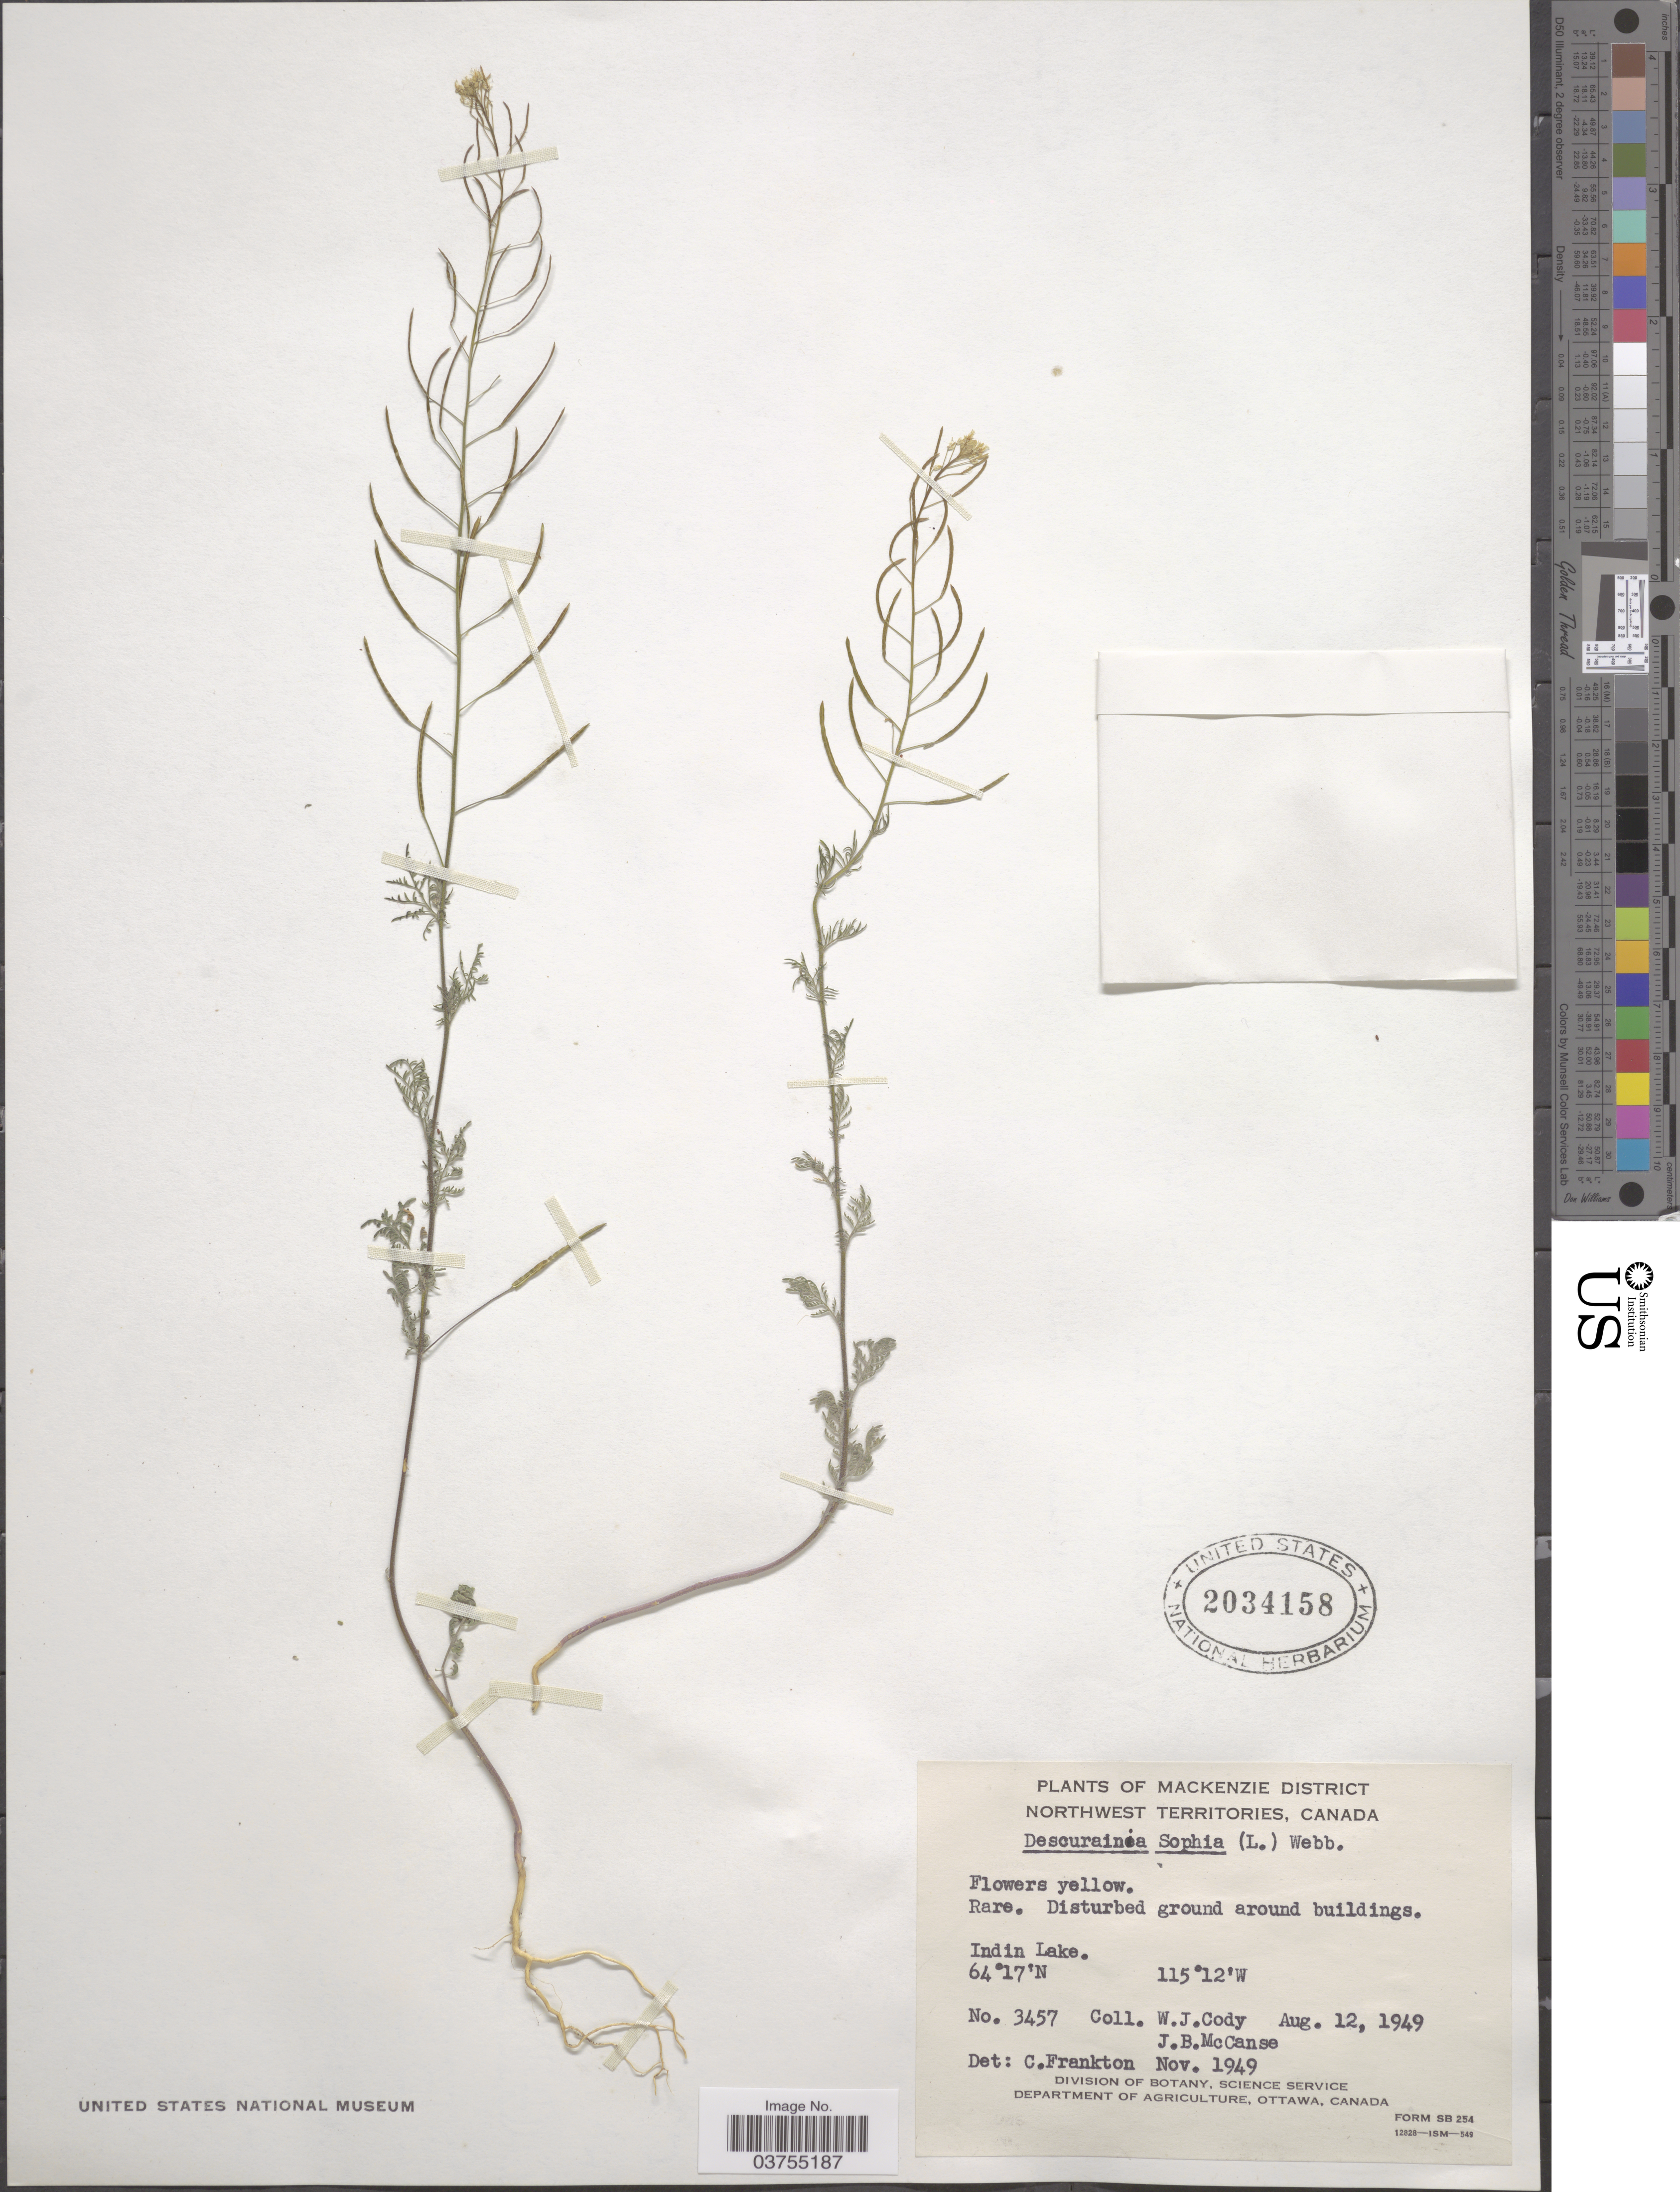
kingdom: Plantae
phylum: Tracheophyta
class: Magnoliopsida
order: Brassicales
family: Brassicaceae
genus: Descurainia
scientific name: Descurainia sophia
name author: (L.) Webb ex Prantl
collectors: W. Cody & J. McCanse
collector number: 3457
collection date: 1949-08-12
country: Canada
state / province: Northwest Territories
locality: Mackenzie District. Indin Lake.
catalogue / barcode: US 2034158